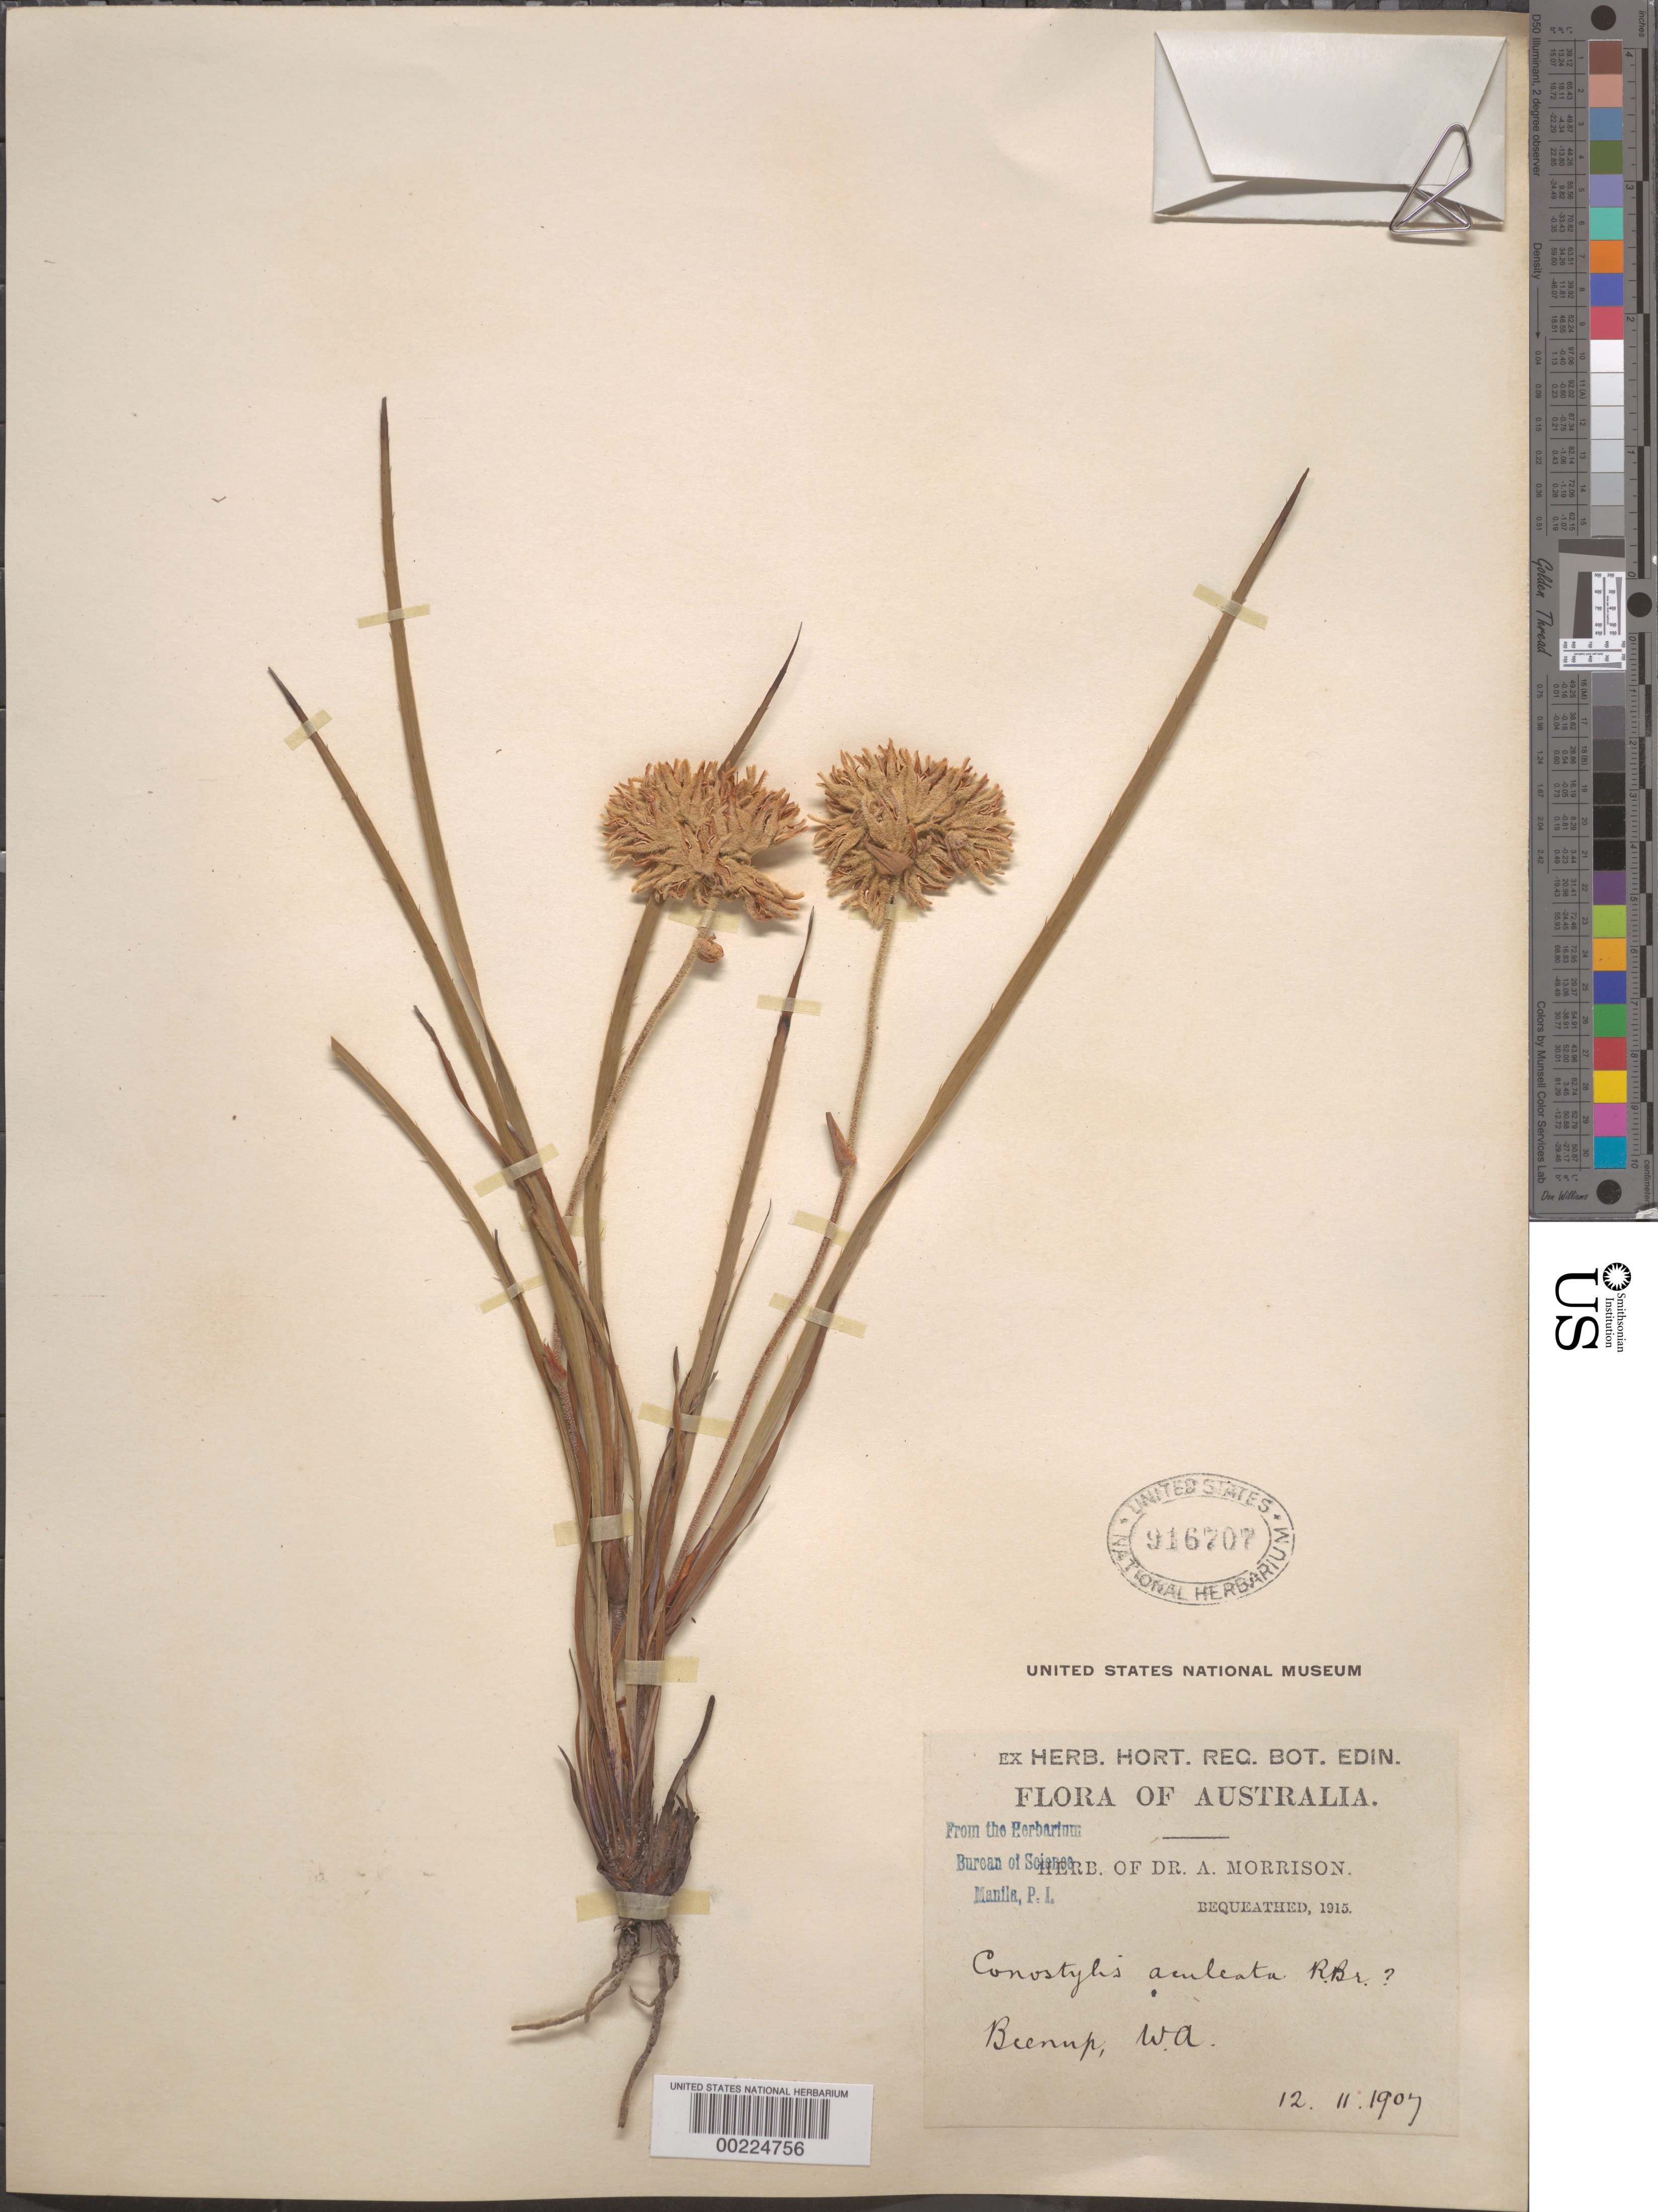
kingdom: Plantae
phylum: Tracheophyta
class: Liliopsida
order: Commelinales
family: Haemodoraceae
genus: Conostylis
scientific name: Conostylis aculeata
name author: R. Br.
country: Australia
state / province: Western Australia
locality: Bienup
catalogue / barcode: US 916707